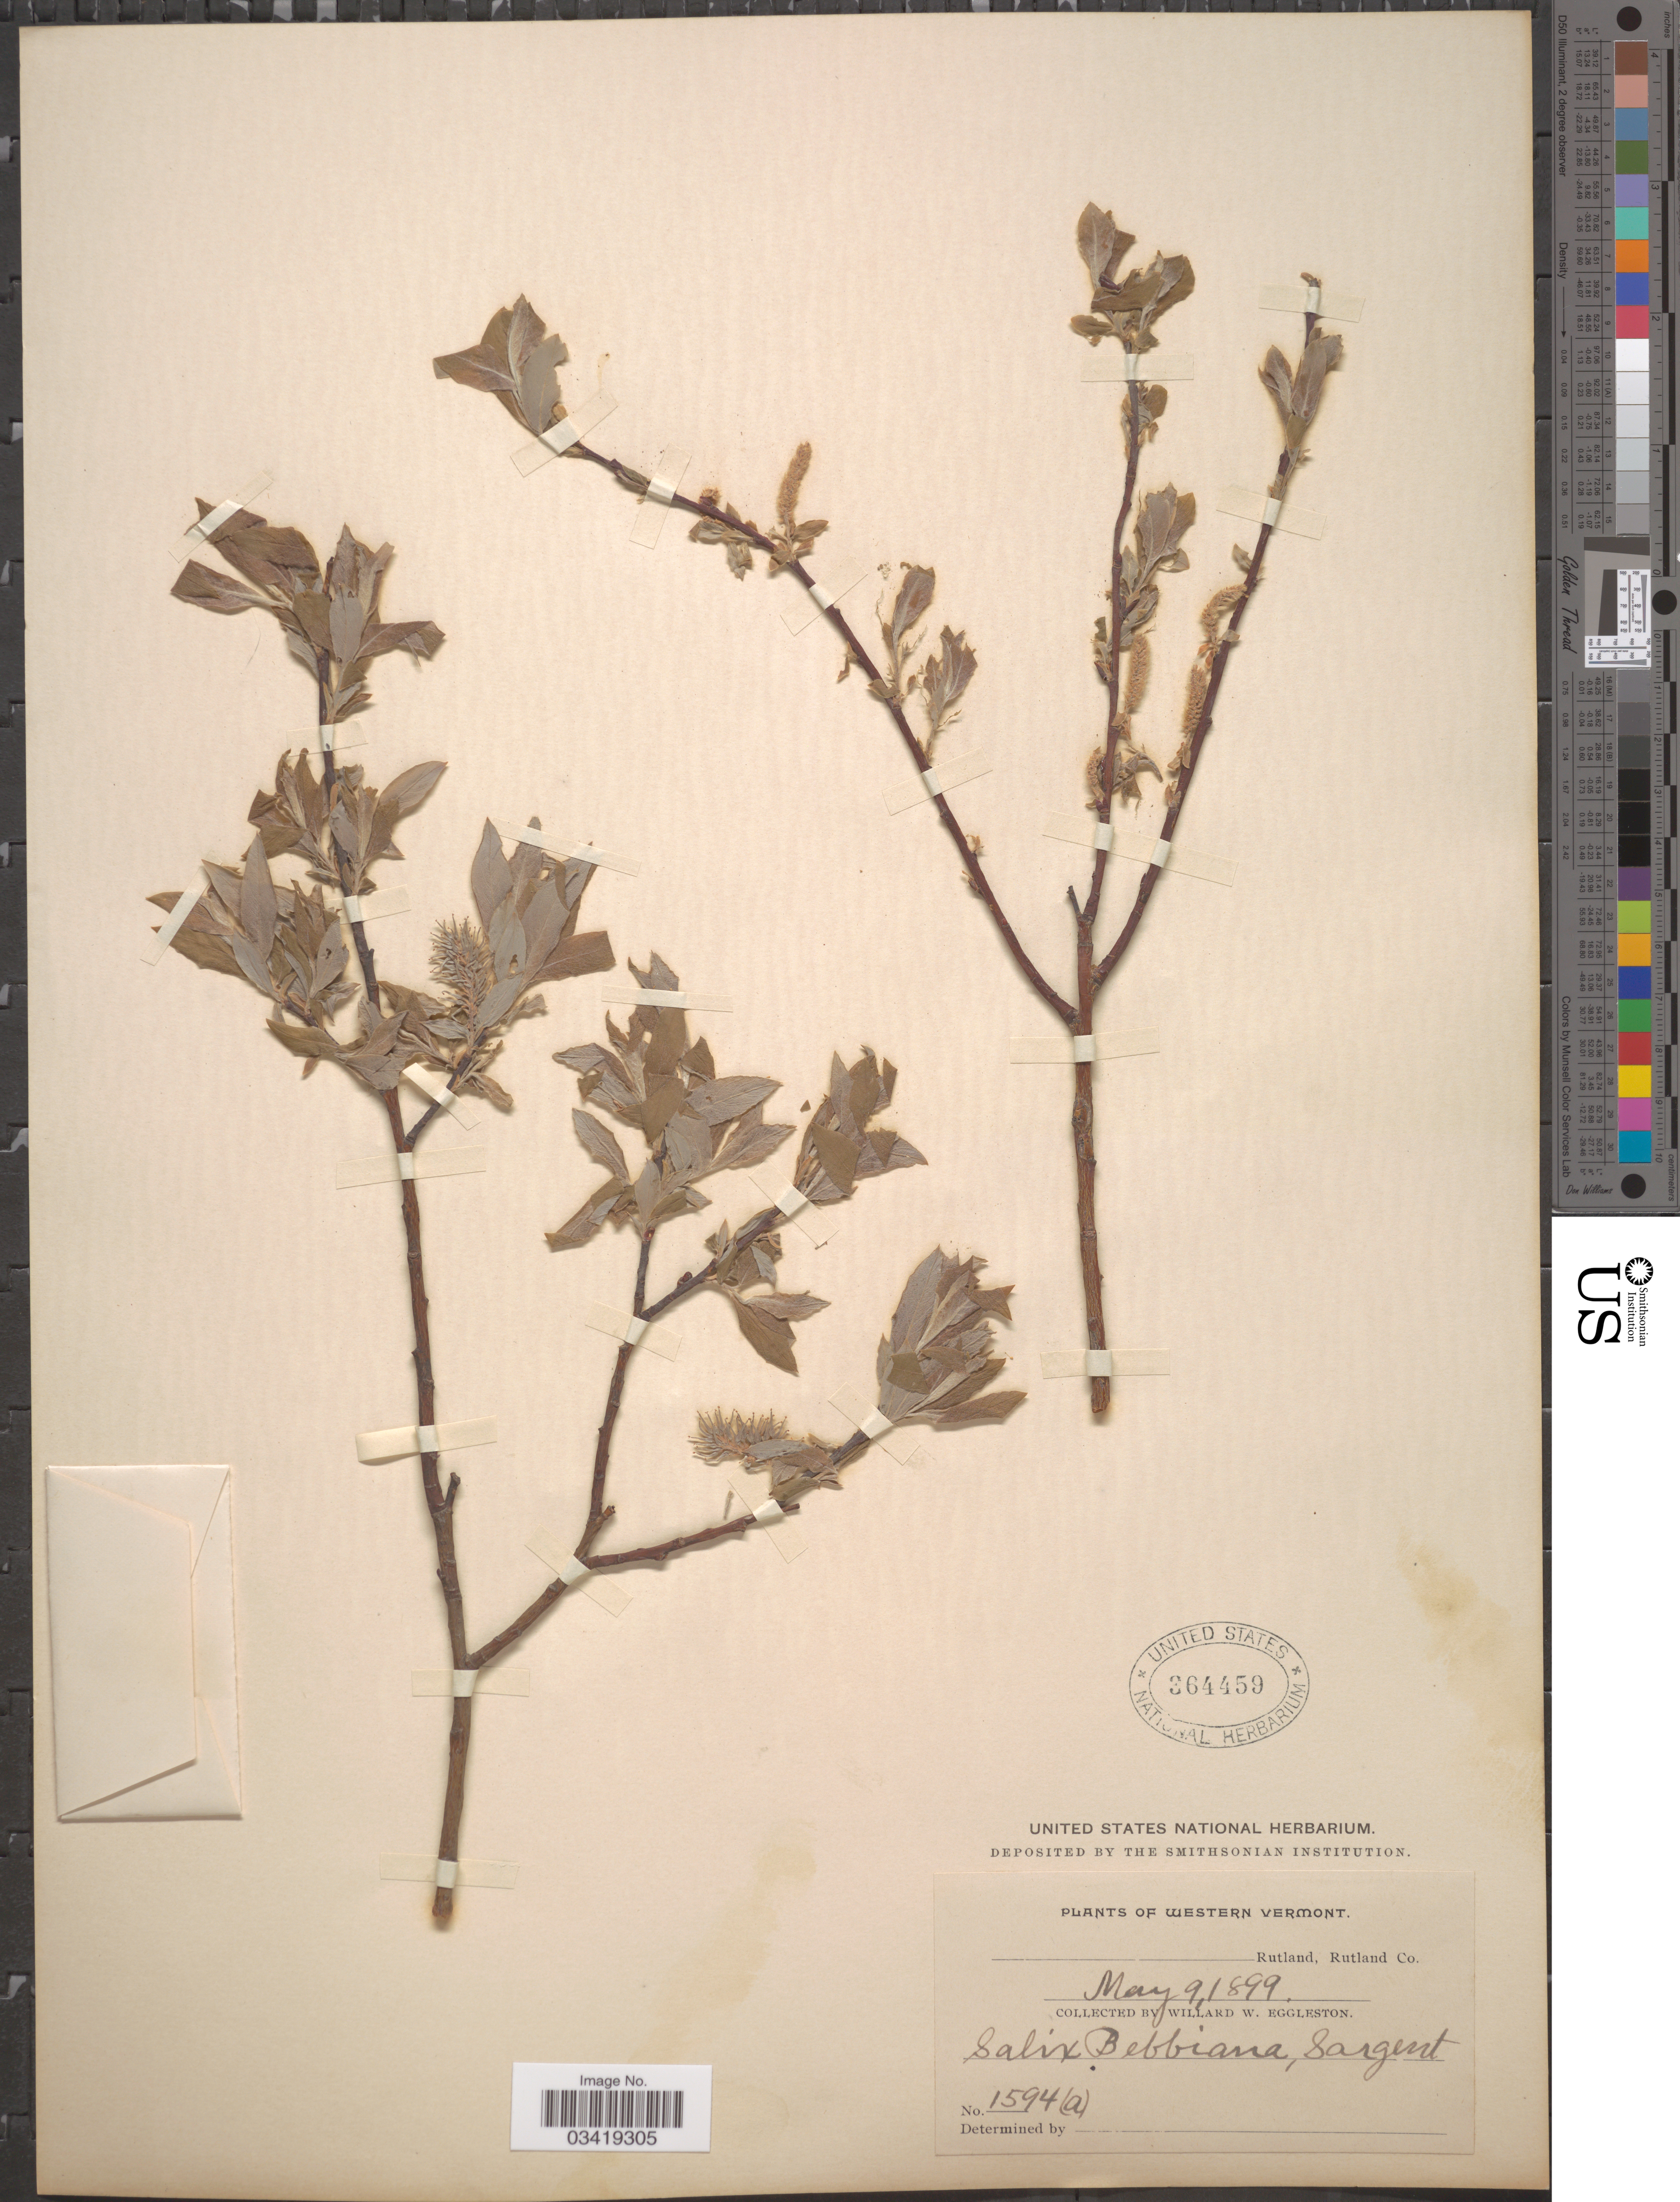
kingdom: Plantae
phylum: Tracheophyta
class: Magnoliopsida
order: Malpighiales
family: Salicaceae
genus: Salix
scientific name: Salix bebbiana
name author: Sarg.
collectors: W. W. Eggleston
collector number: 1594(a)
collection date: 1899-05-09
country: United States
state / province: Vermont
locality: Western Vermont. Rutland, Rutland Co.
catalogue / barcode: US 364459